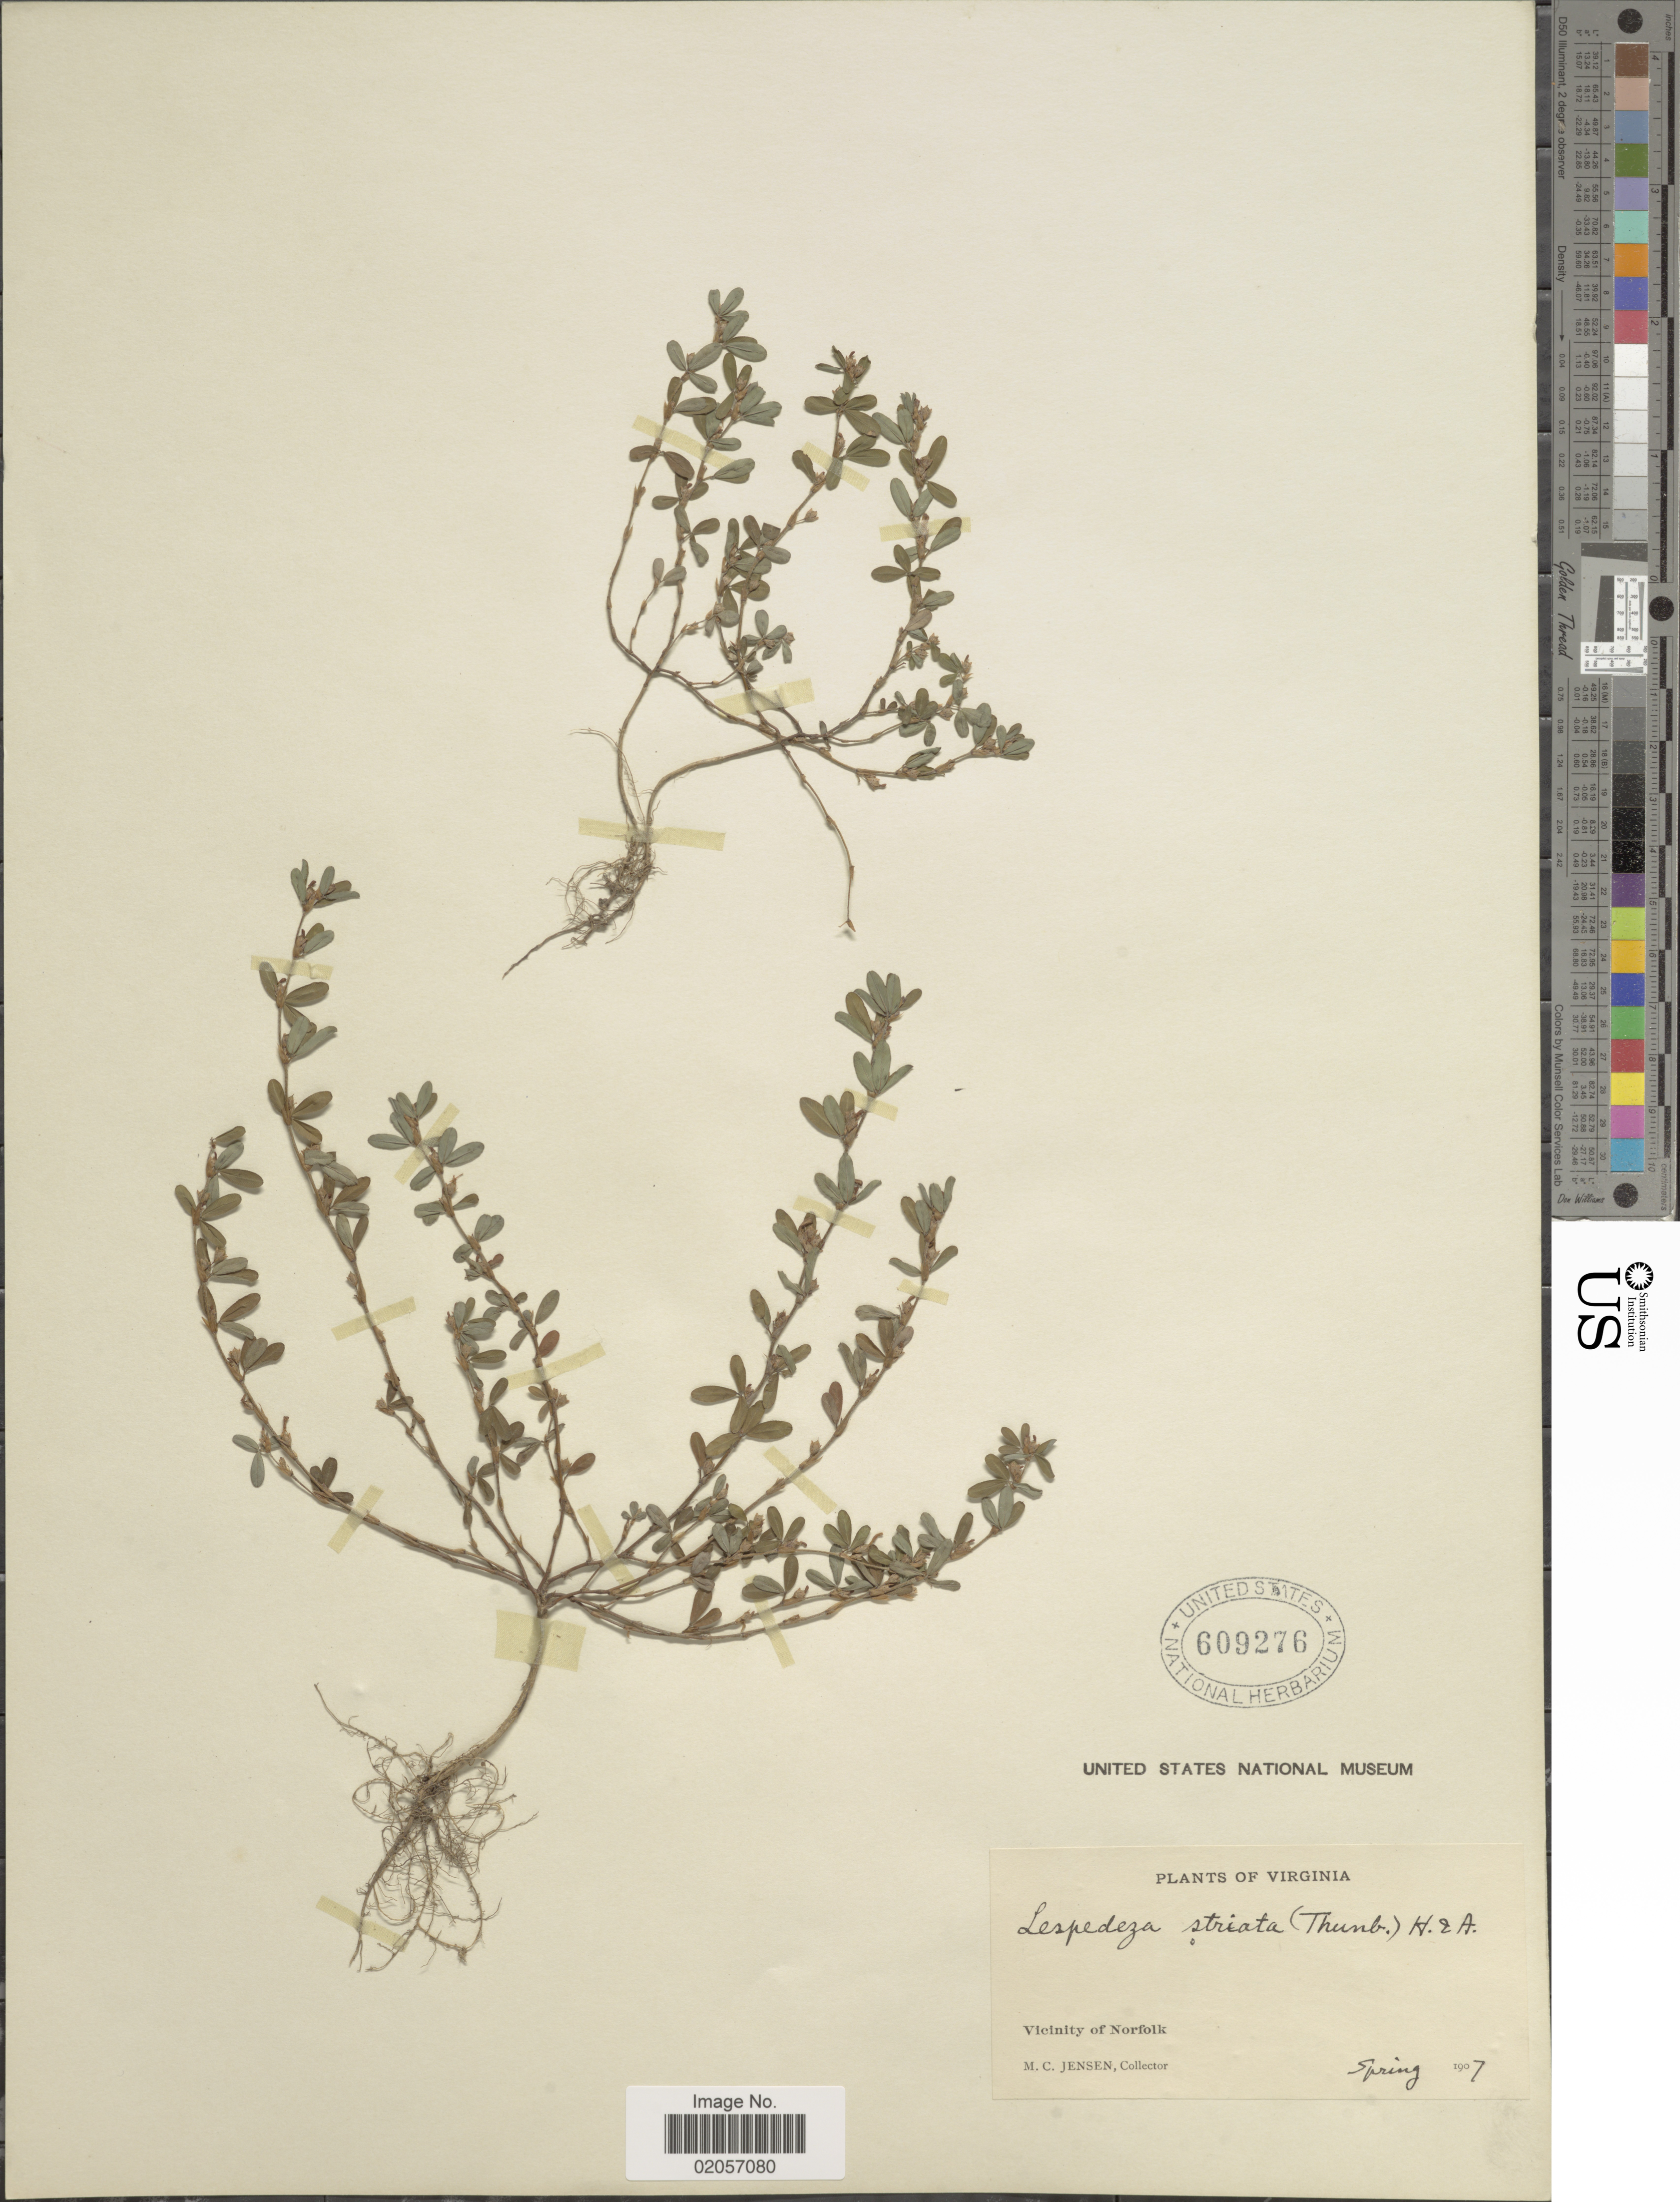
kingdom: Plantae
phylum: Tracheophyta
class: Magnoliopsida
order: Fabales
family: Fabaceae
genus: Kummerowia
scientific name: Kummerowia striata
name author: (Thunb.) Schindl.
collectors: M. C. Jensen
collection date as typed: spring 1907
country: United States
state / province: Virginia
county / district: City of Norfolk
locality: Vicinity of Norfolk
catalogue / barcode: US 609276